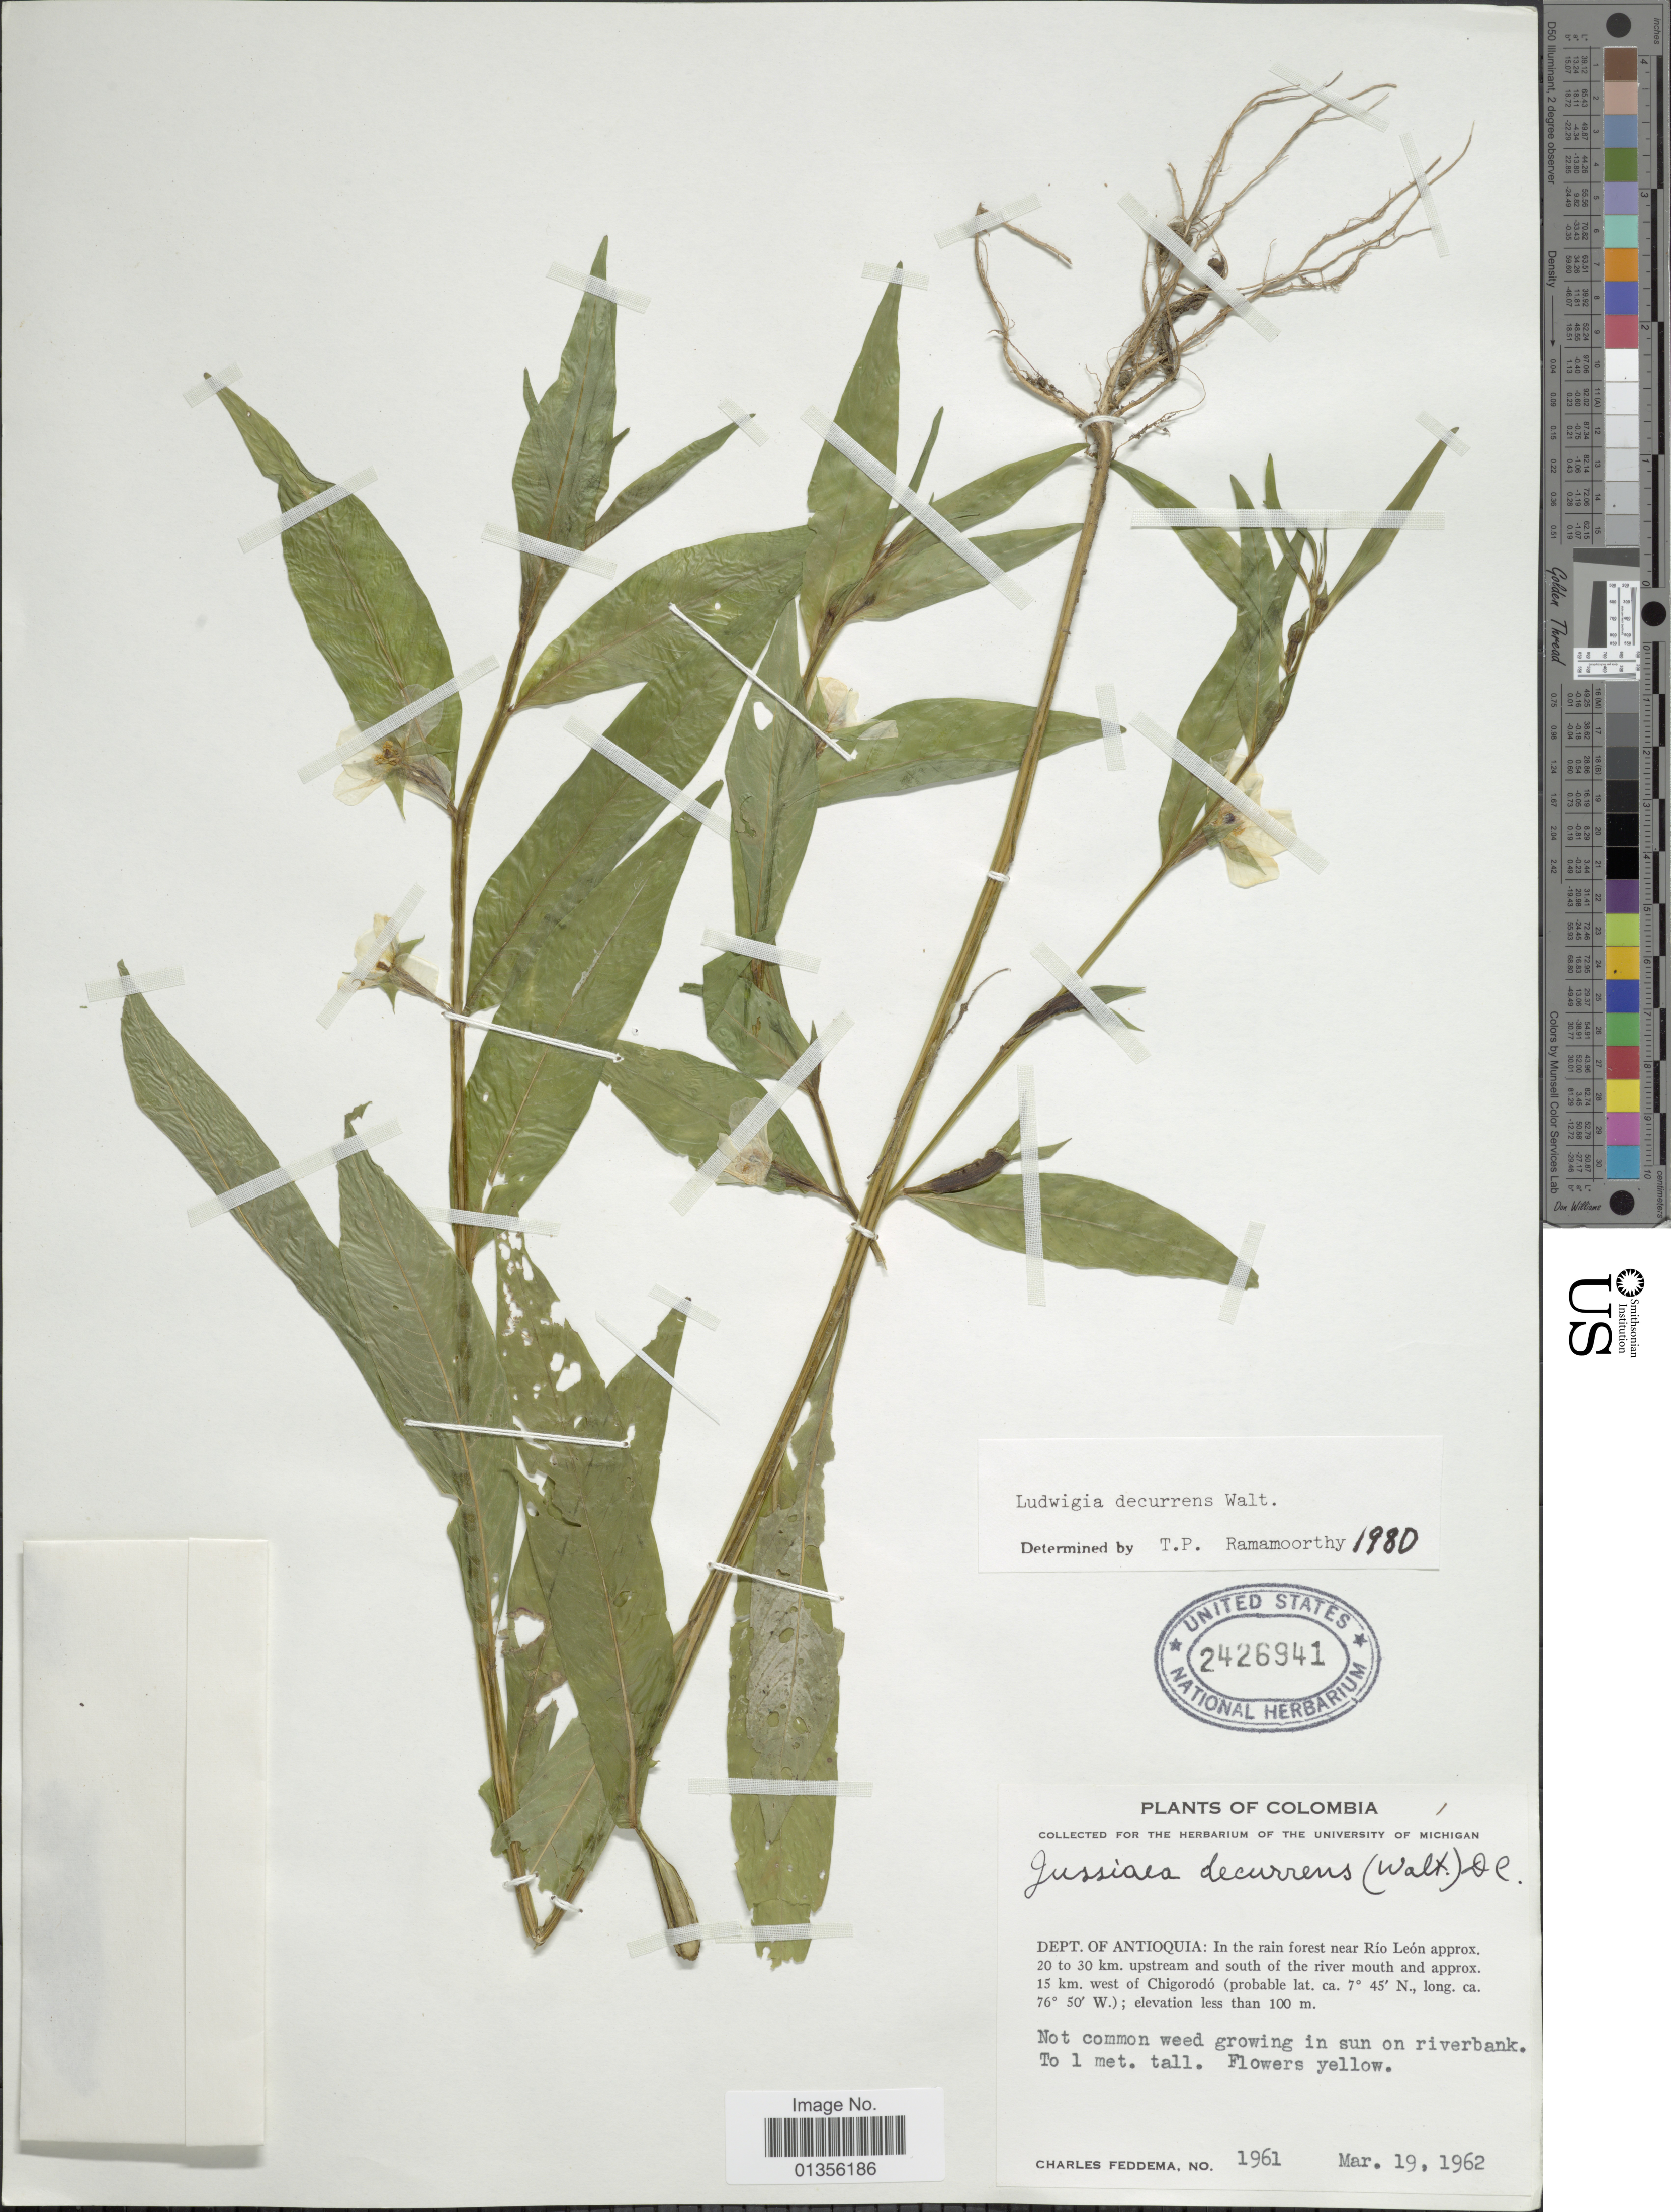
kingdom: Plantae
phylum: Tracheophyta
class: Magnoliopsida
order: Myrtales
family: Onagraceae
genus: Ludwigia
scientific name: Ludwigia decurrens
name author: Walter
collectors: C. Feddema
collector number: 1961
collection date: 1962-03-19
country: Colombia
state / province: Antioquia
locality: In the rain forest near Río León approx. 20 to 30 km. upstream and south of the river mouth and approx. 15 km. west of Chigorodó.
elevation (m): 100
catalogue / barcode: US 2426941